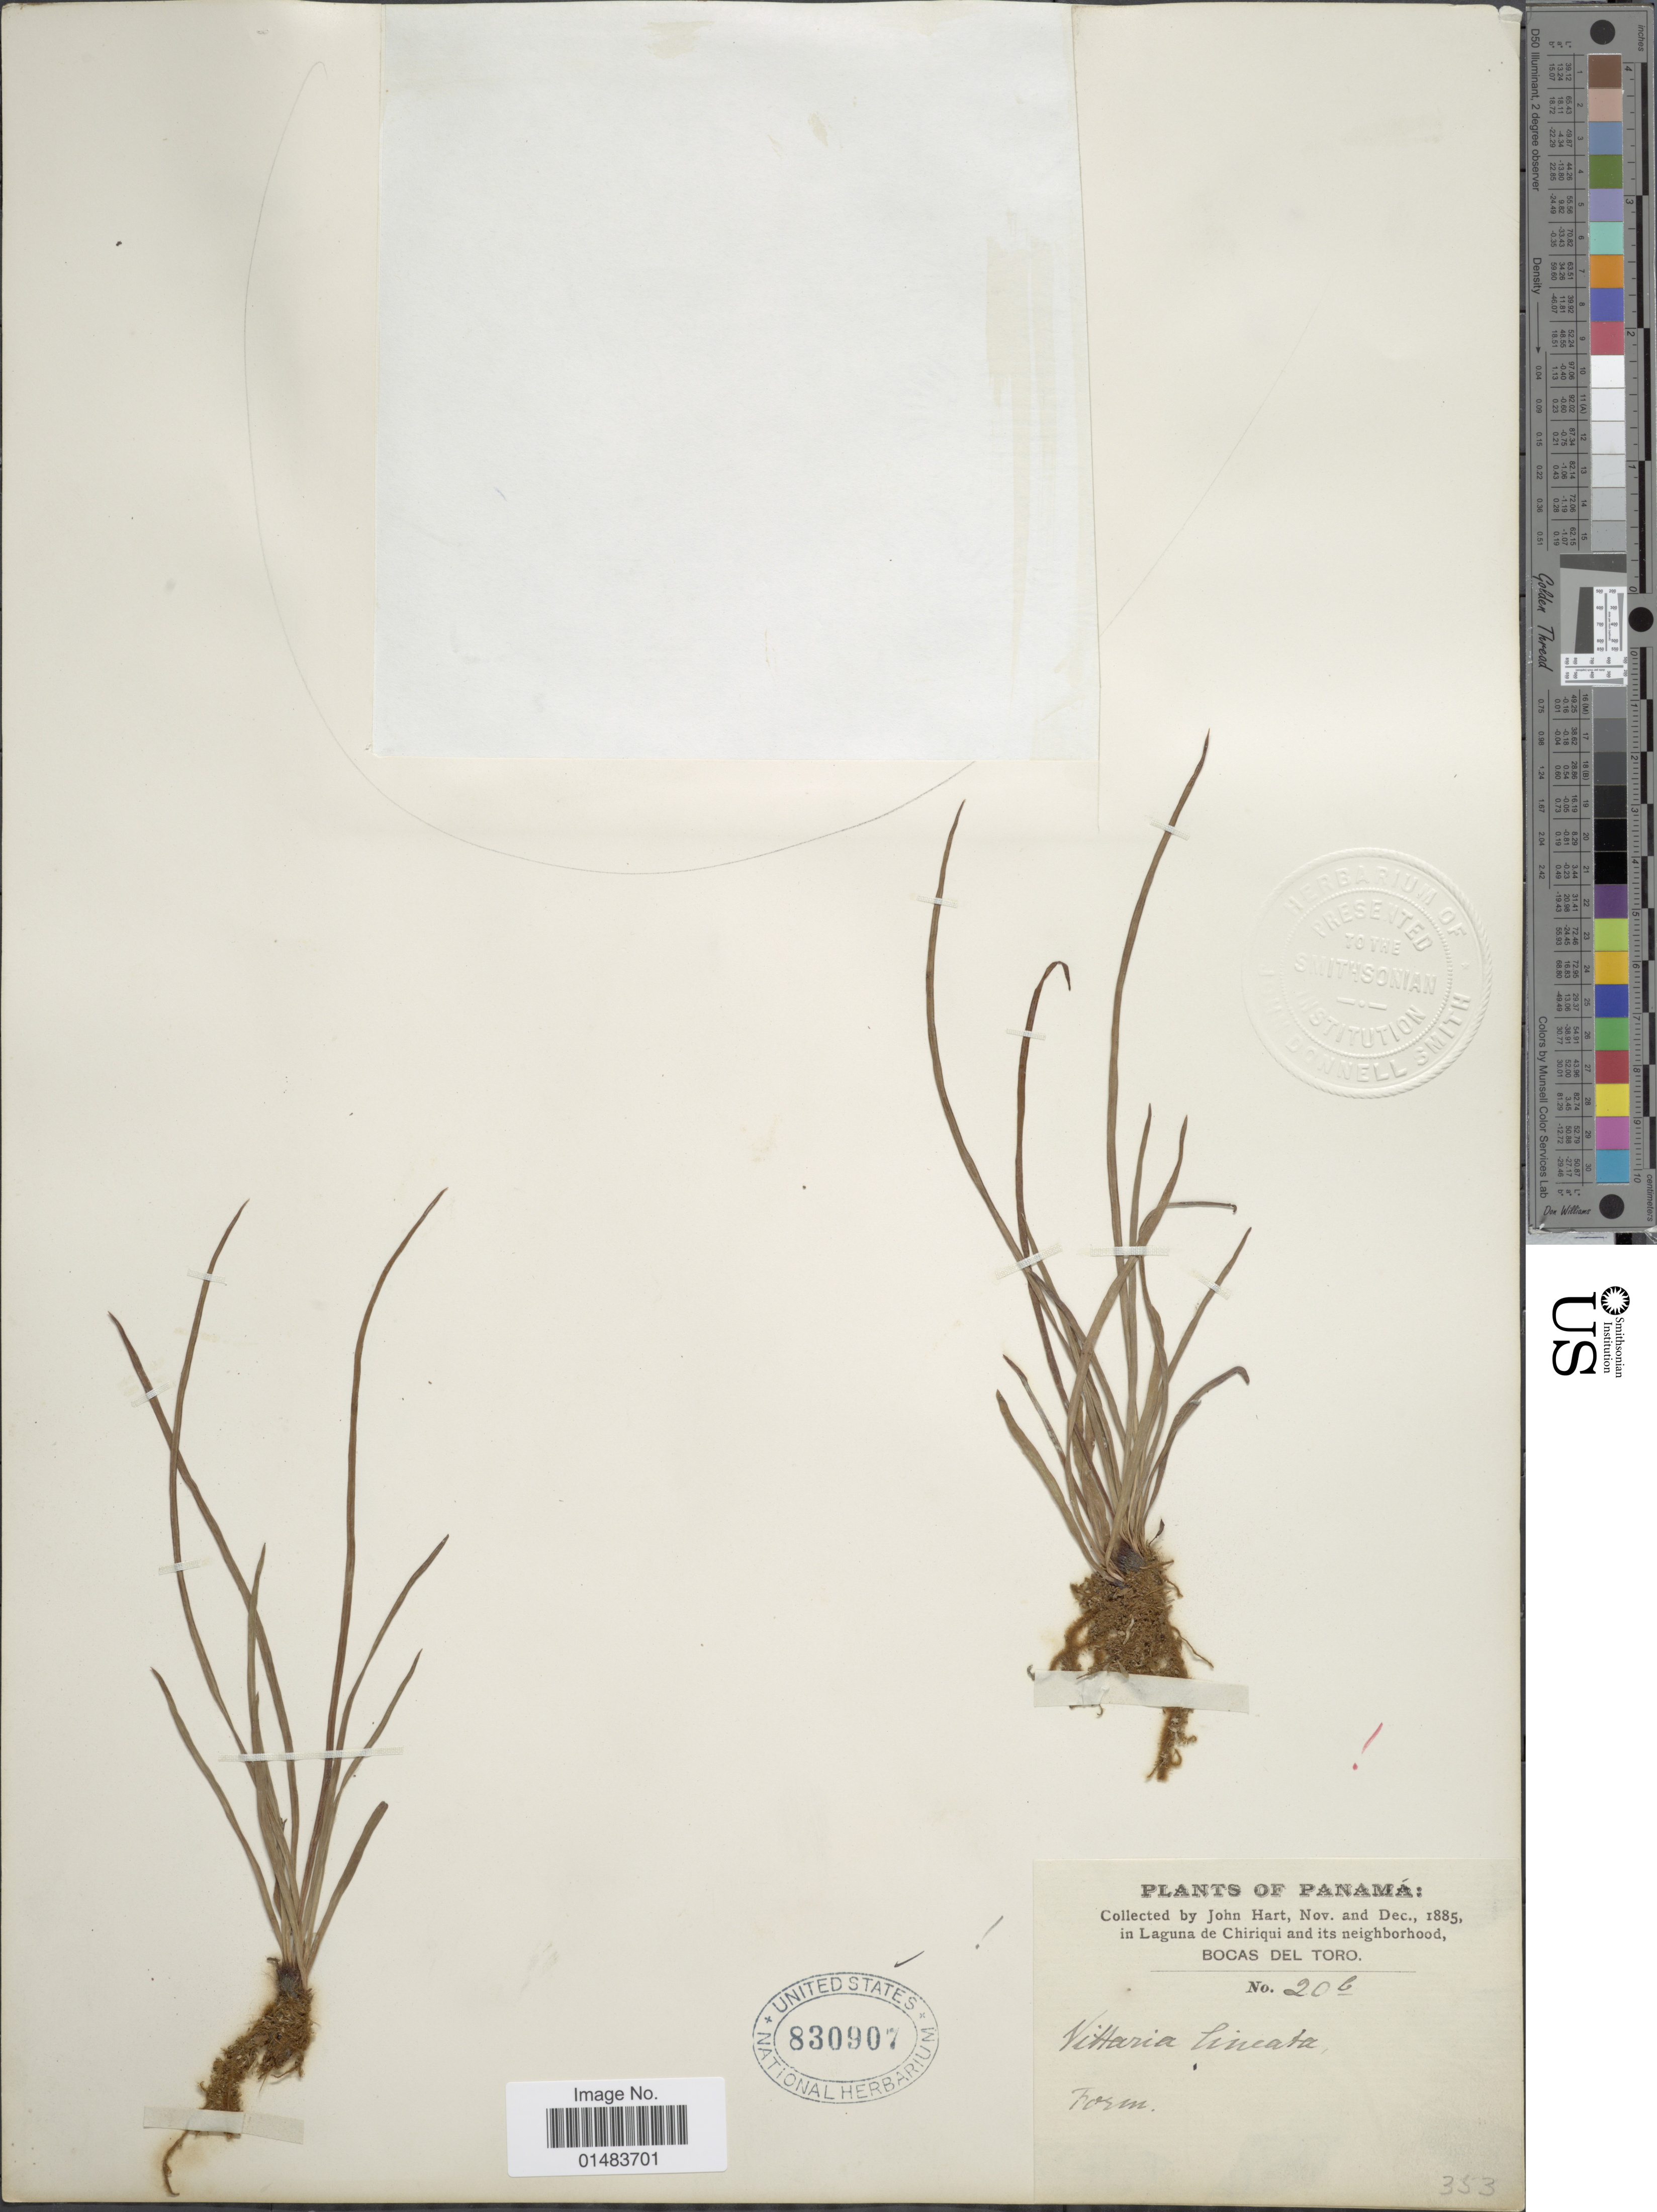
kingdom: Plantae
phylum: Tracheophyta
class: Polypodiopsida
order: Polypodiales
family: Pteridaceae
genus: Vittaria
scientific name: Vittaria lineata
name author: (L.) Sm.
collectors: J. H. Hart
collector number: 20b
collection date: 1885-11/1885-12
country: Panama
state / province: Bocas del Toro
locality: Plants of Panama, in Laguna de Chiriqui and its neighbood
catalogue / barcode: US 830907